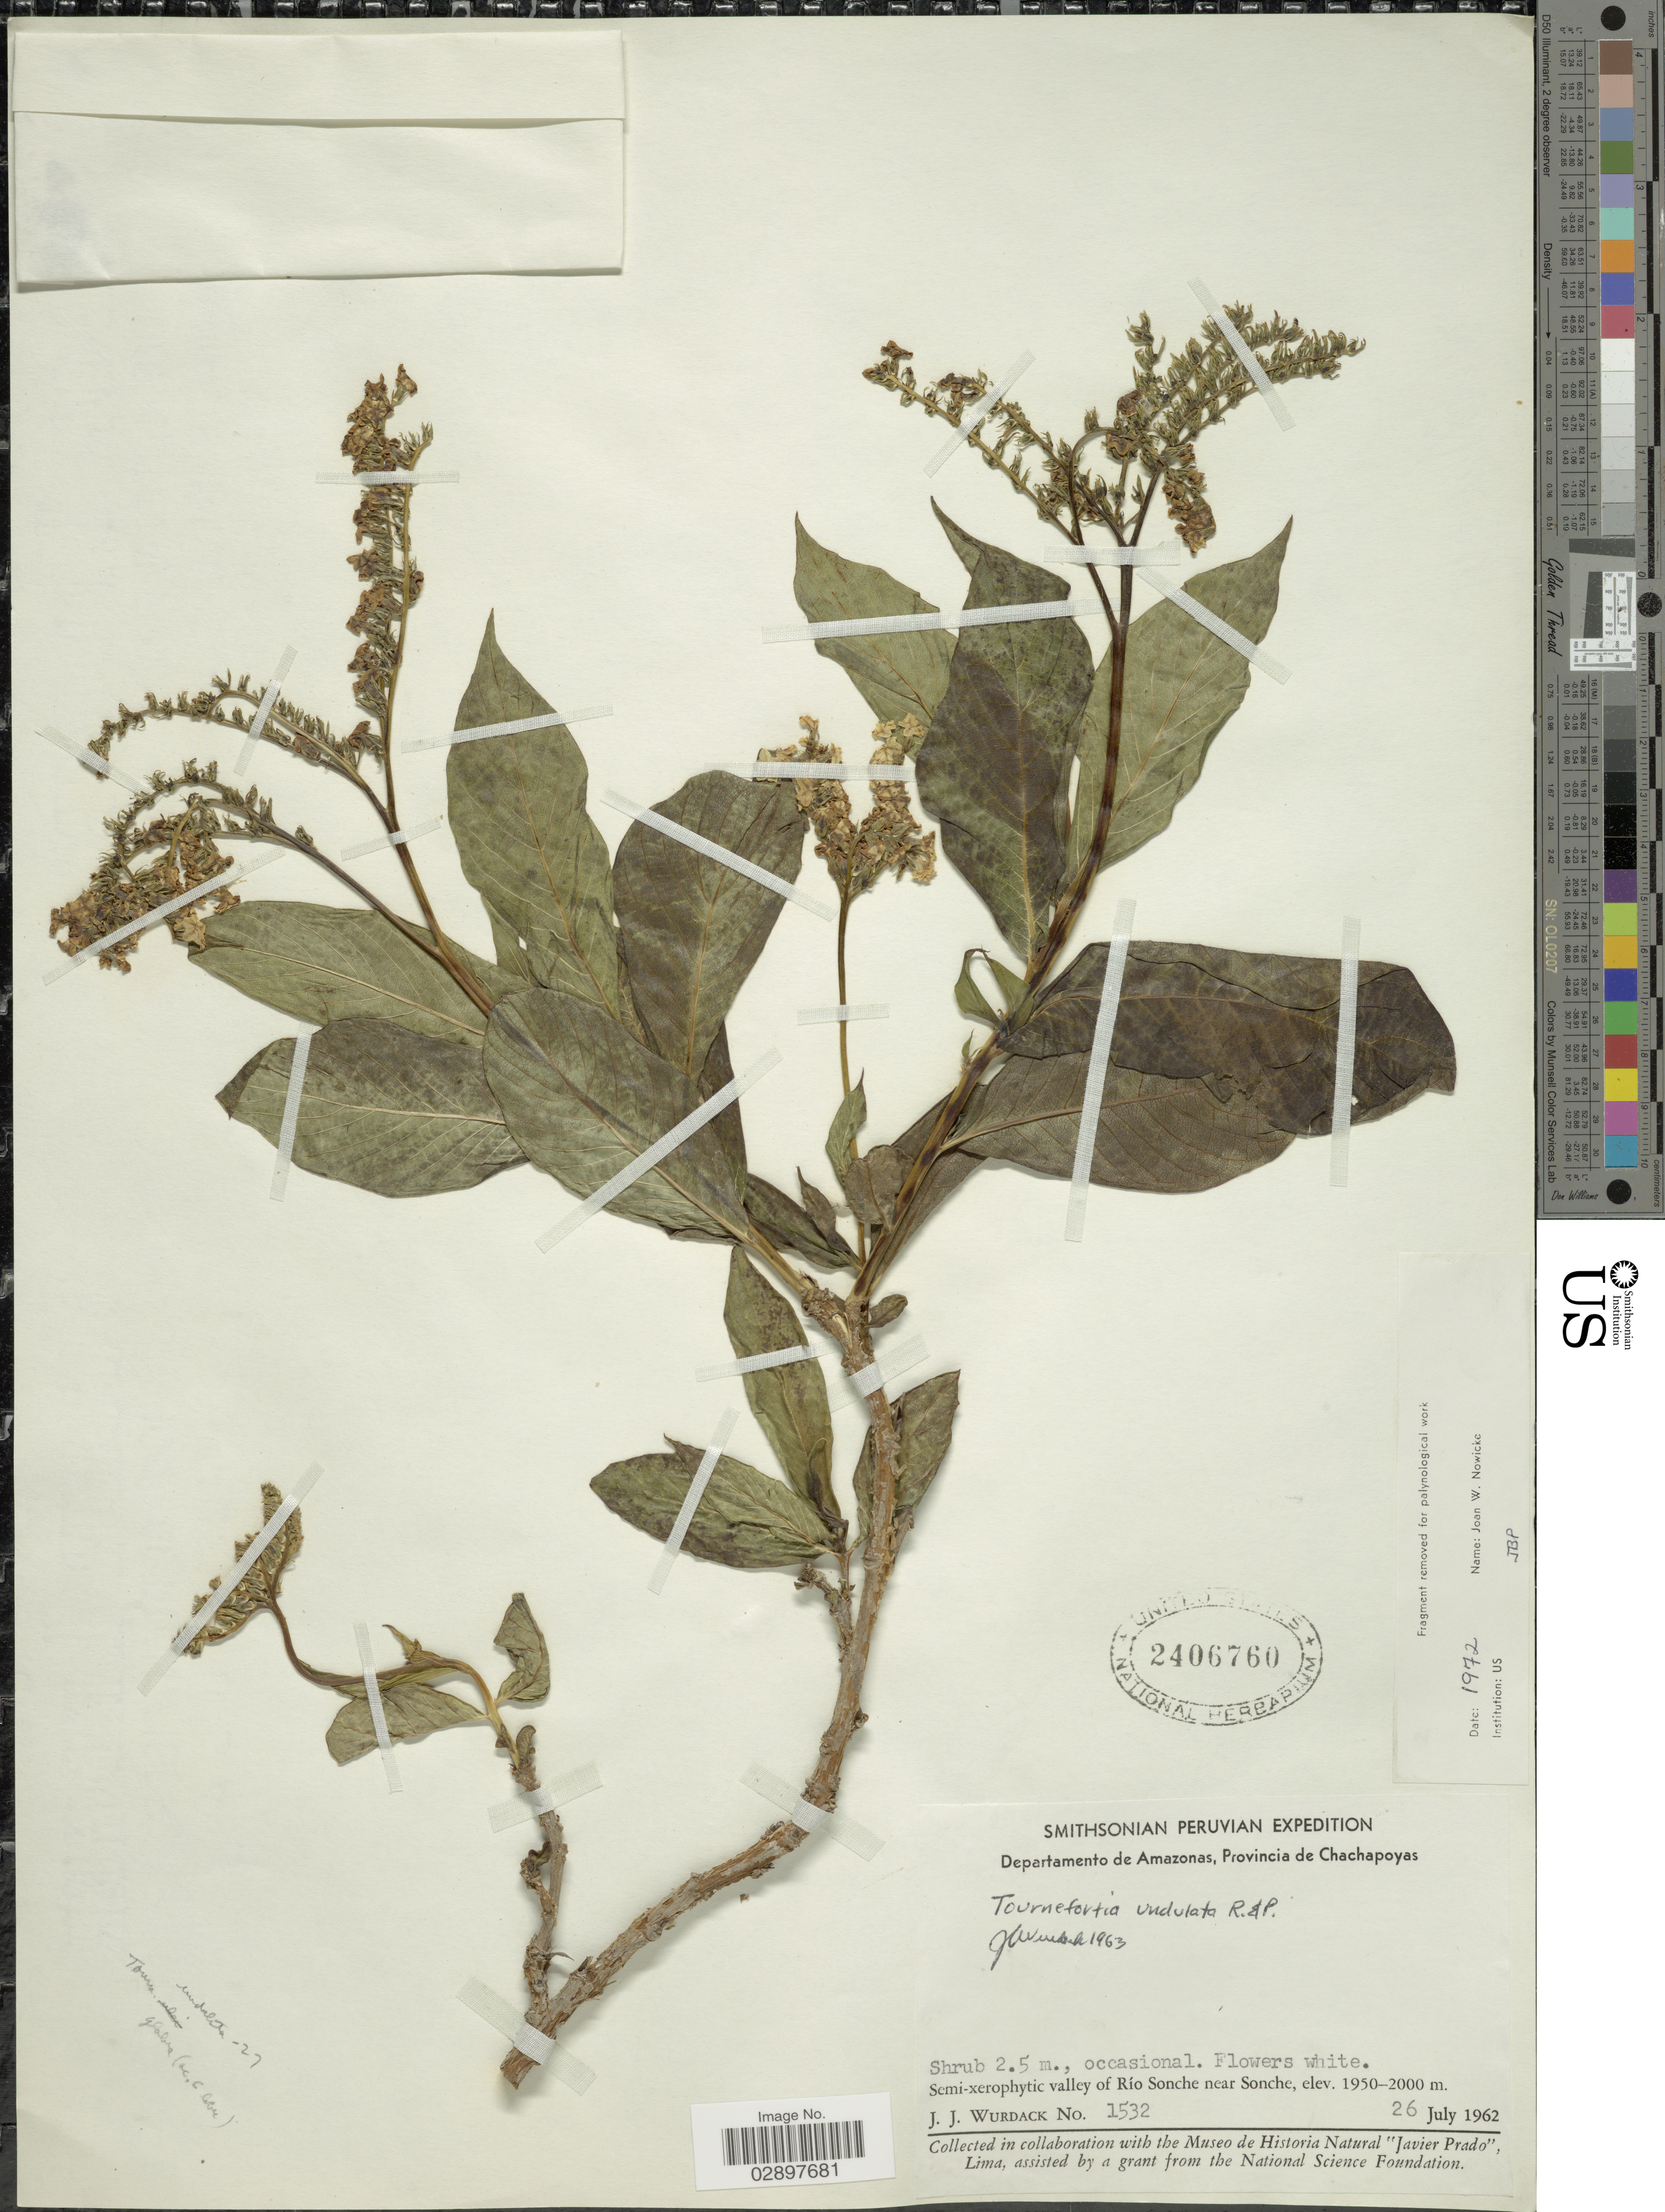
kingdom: Plantae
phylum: Tracheophyta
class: Magnoliopsida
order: Boraginales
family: Heliotropiaceae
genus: Tournefortia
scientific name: Tournefortia undulata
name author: Benth.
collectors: J. J. Wurdack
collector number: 1532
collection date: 1962-07-26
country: Peru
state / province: Amazonas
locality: Departamento de Amazonas, Provincia de Chachapoyas. Semi-xerophytic valley of Río Sonche near Sonche.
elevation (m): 1950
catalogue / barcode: US 2406760